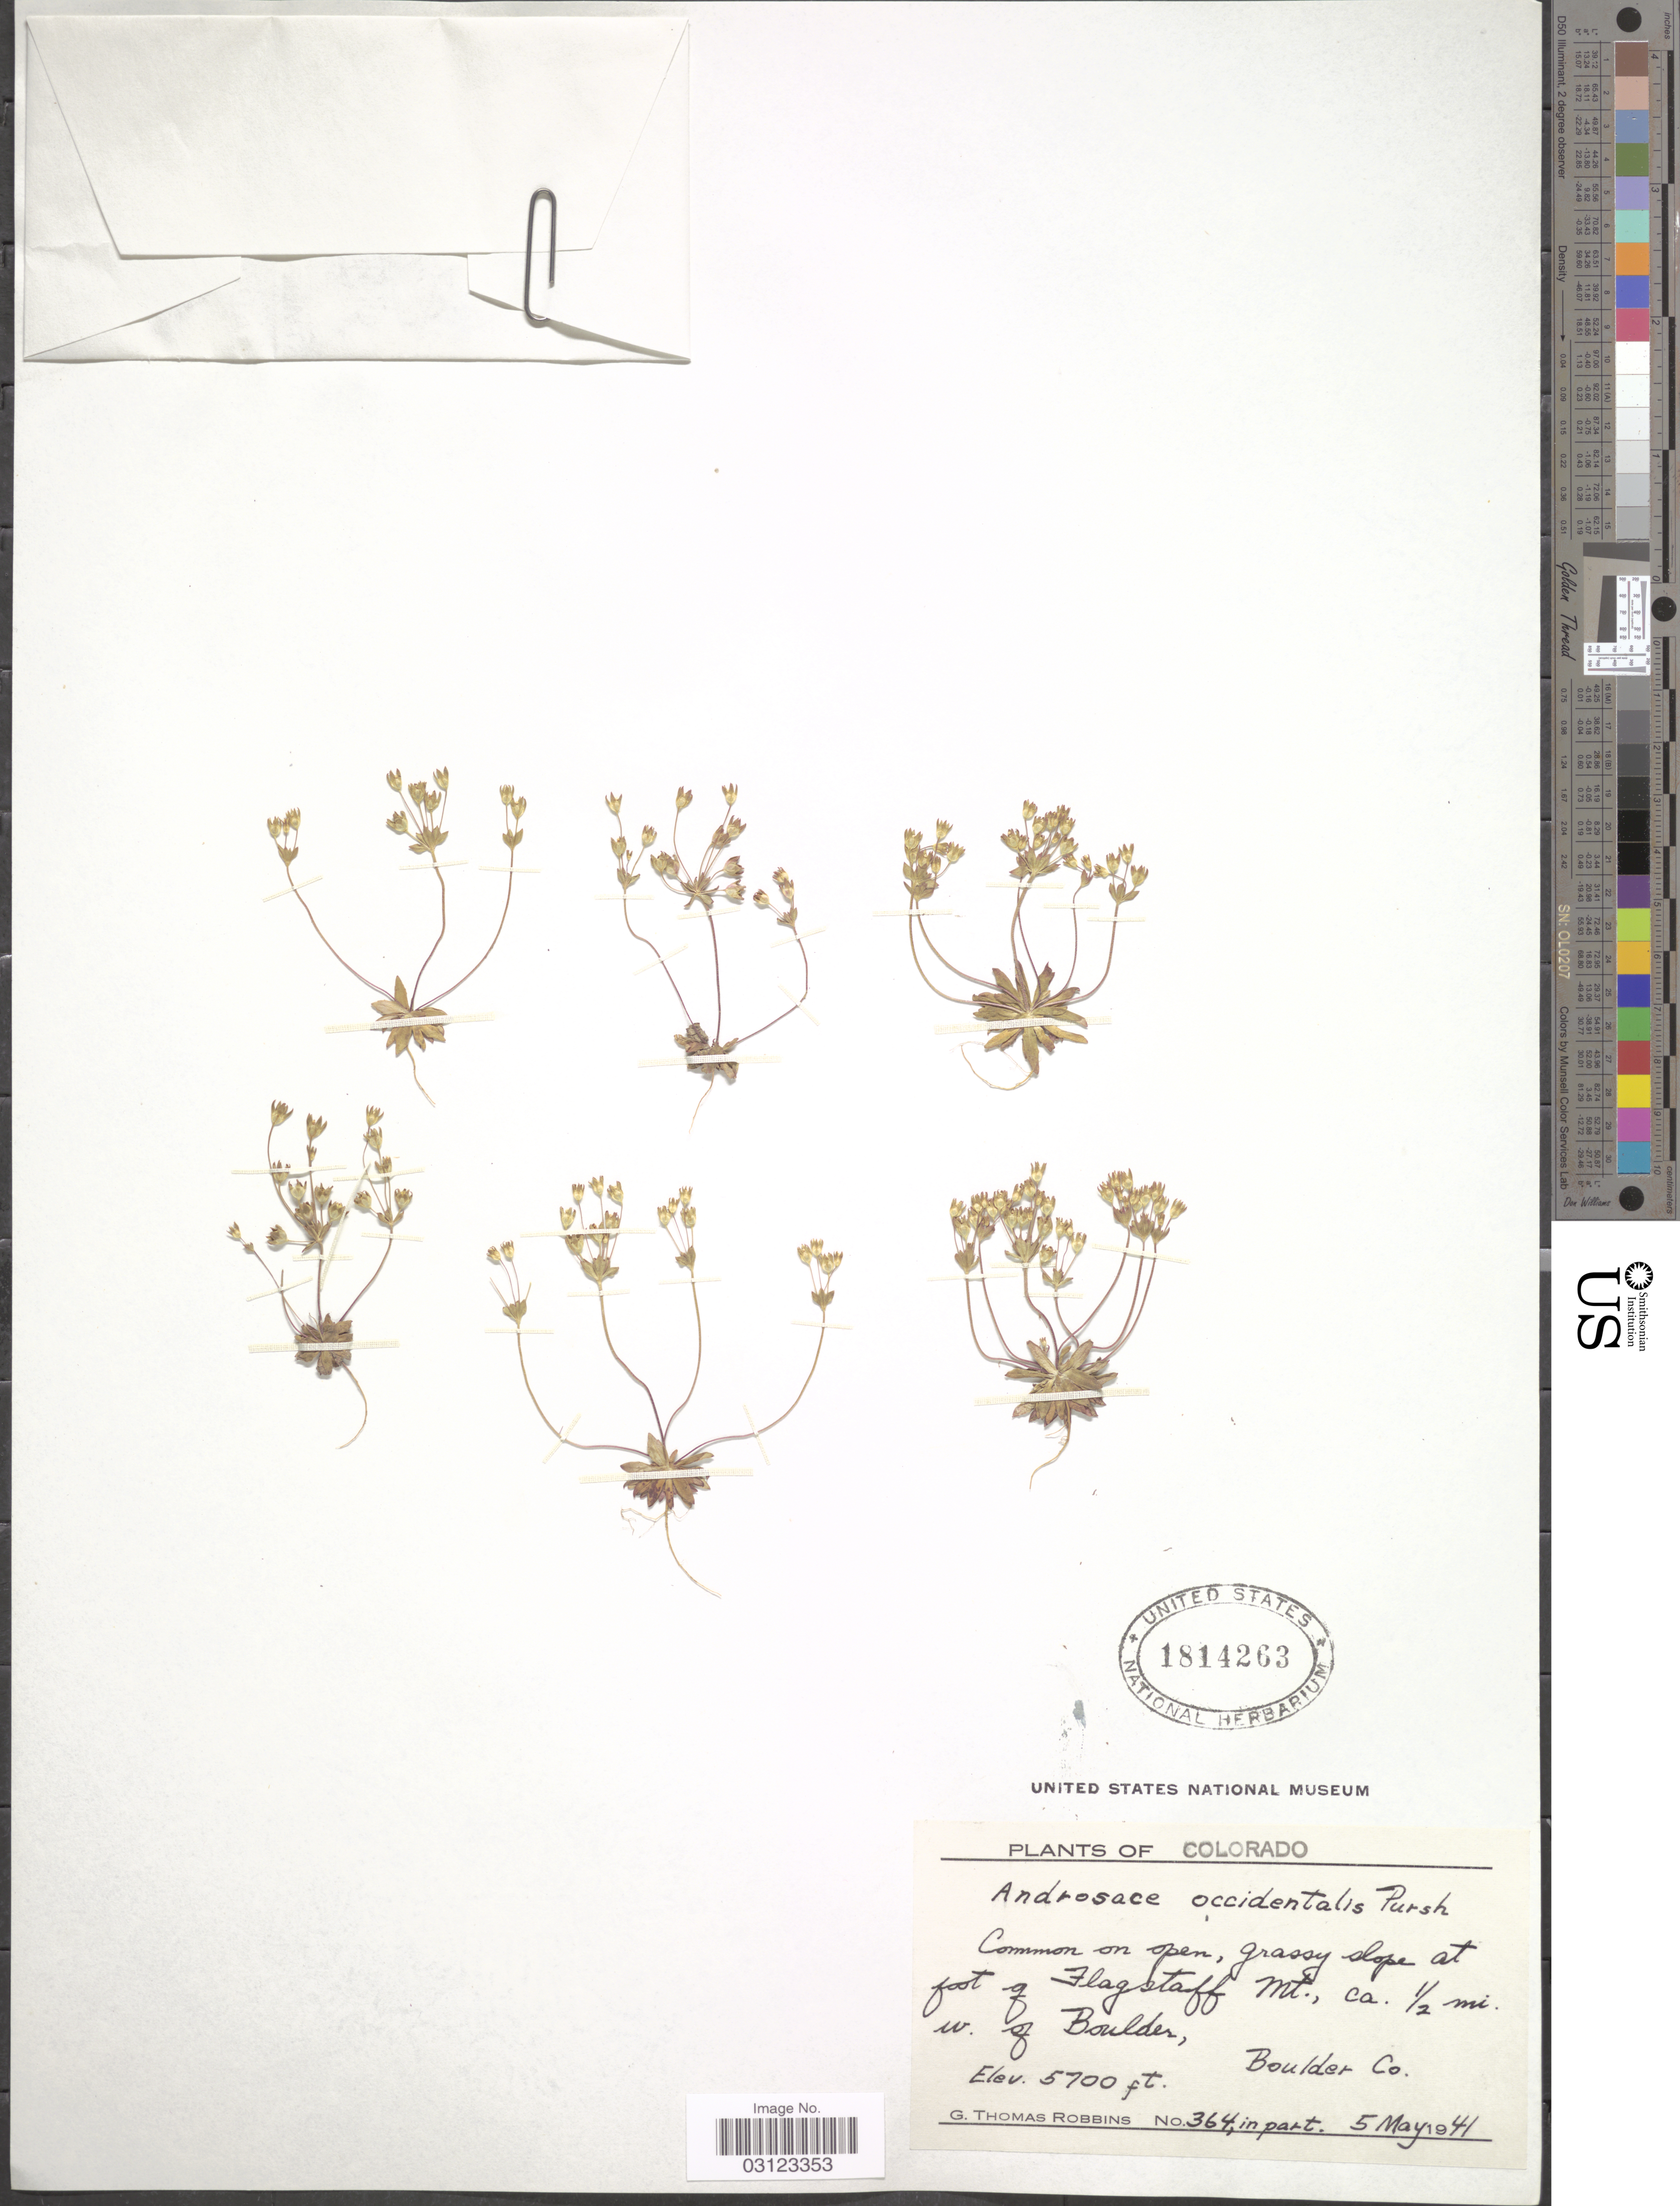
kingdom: Plantae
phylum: Tracheophyta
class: Magnoliopsida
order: Ericales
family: Primulaceae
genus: Androsace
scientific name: Androsace occidentalis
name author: (Pursh) Pursh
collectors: G. T. Robbins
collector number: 364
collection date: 1941-05-05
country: United States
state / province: Colorado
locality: Slope at foot of Flagstaff Mt., ca. 1/2 mi. W. of Boulder, Boulder Co.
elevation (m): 1737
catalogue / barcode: US 1814263